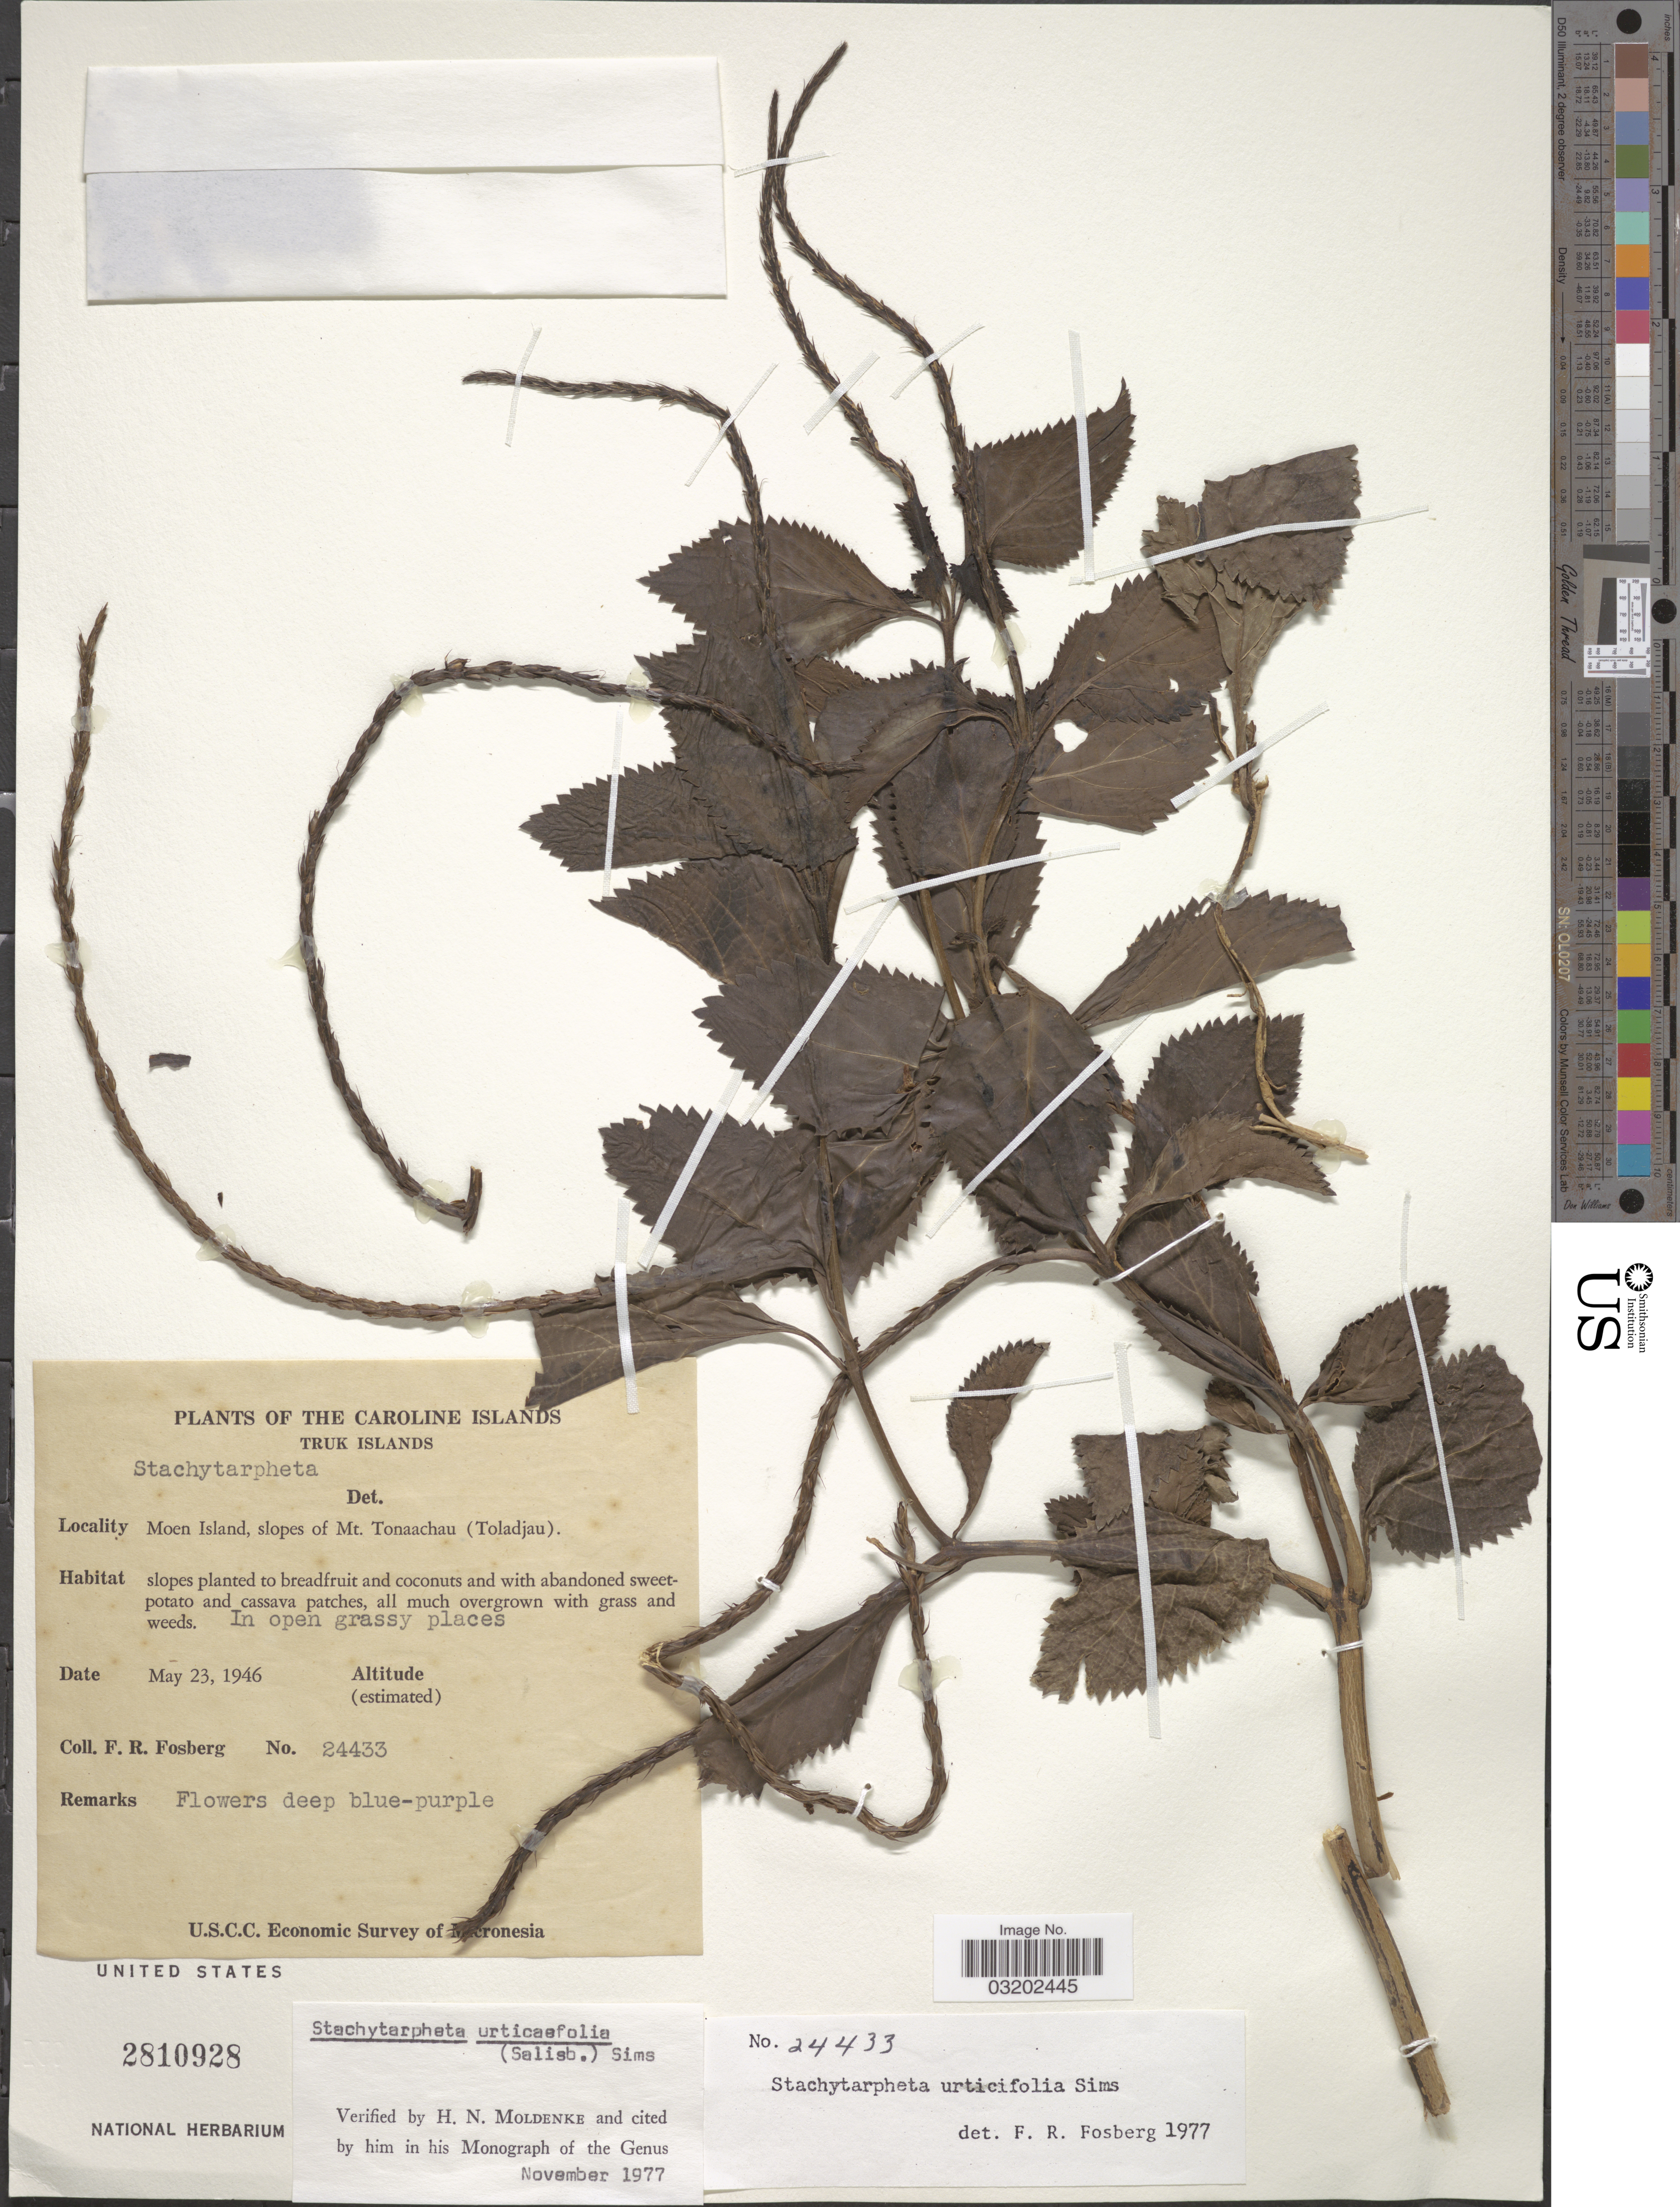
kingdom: Plantae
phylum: Tracheophyta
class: Magnoliopsida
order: Lamiales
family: Verbenaceae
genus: Stachytarpheta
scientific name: Stachytarpheta urticifolia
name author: Sims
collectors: F. R. Fosberg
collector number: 24433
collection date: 1946-05-23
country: Micronesia, Federated States of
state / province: Truk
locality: The Caroline Islands, Truk Islands. Moen Island, slopes of Mt. Tonaachau (Toladjau).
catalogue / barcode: US 2810928